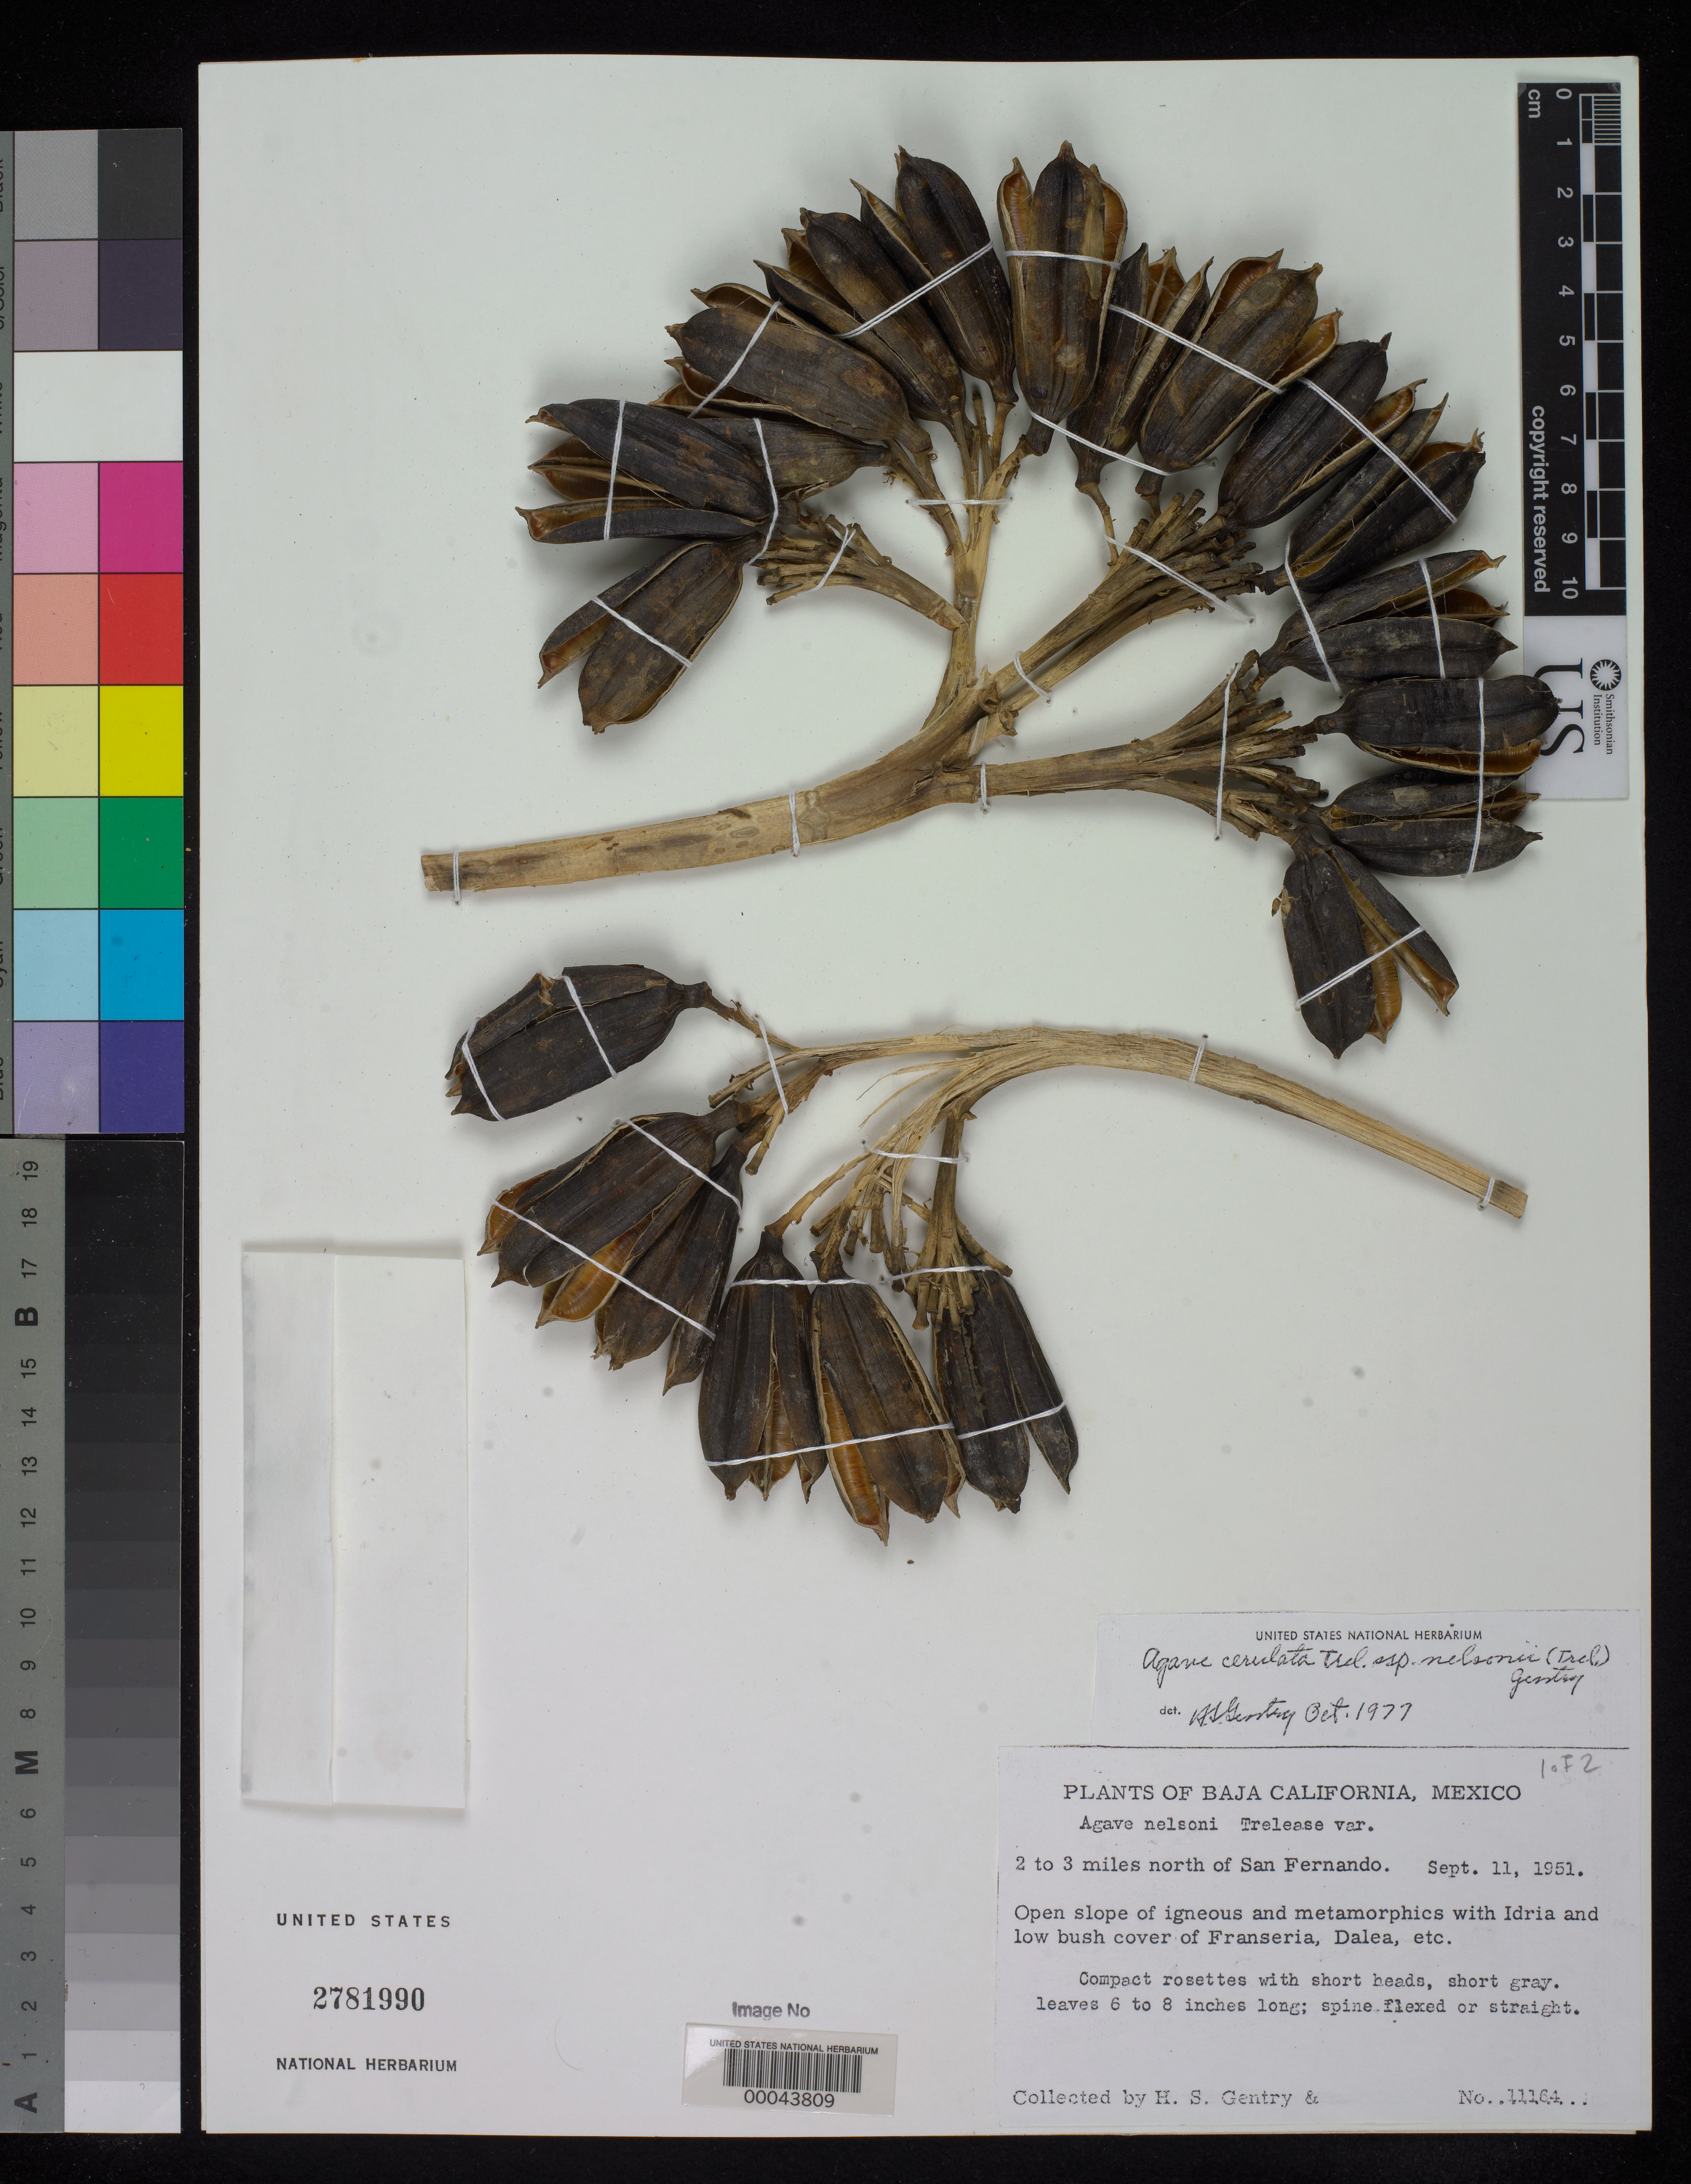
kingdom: Plantae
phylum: Tracheophyta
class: Liliopsida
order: Asparagales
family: Asparagaceae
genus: Agave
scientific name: Agave cerulata subsp. nelsonii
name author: (Trel.) R.H. Webb & G.D. Starr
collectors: H. S. Gentry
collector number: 11164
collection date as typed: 11 Sep 1951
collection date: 1951-09-11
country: Mexico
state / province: Baja California Norte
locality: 2-3 mi N of San Fernando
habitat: Open slope of igneous and metamorphics; low bush cover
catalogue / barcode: US 2781990